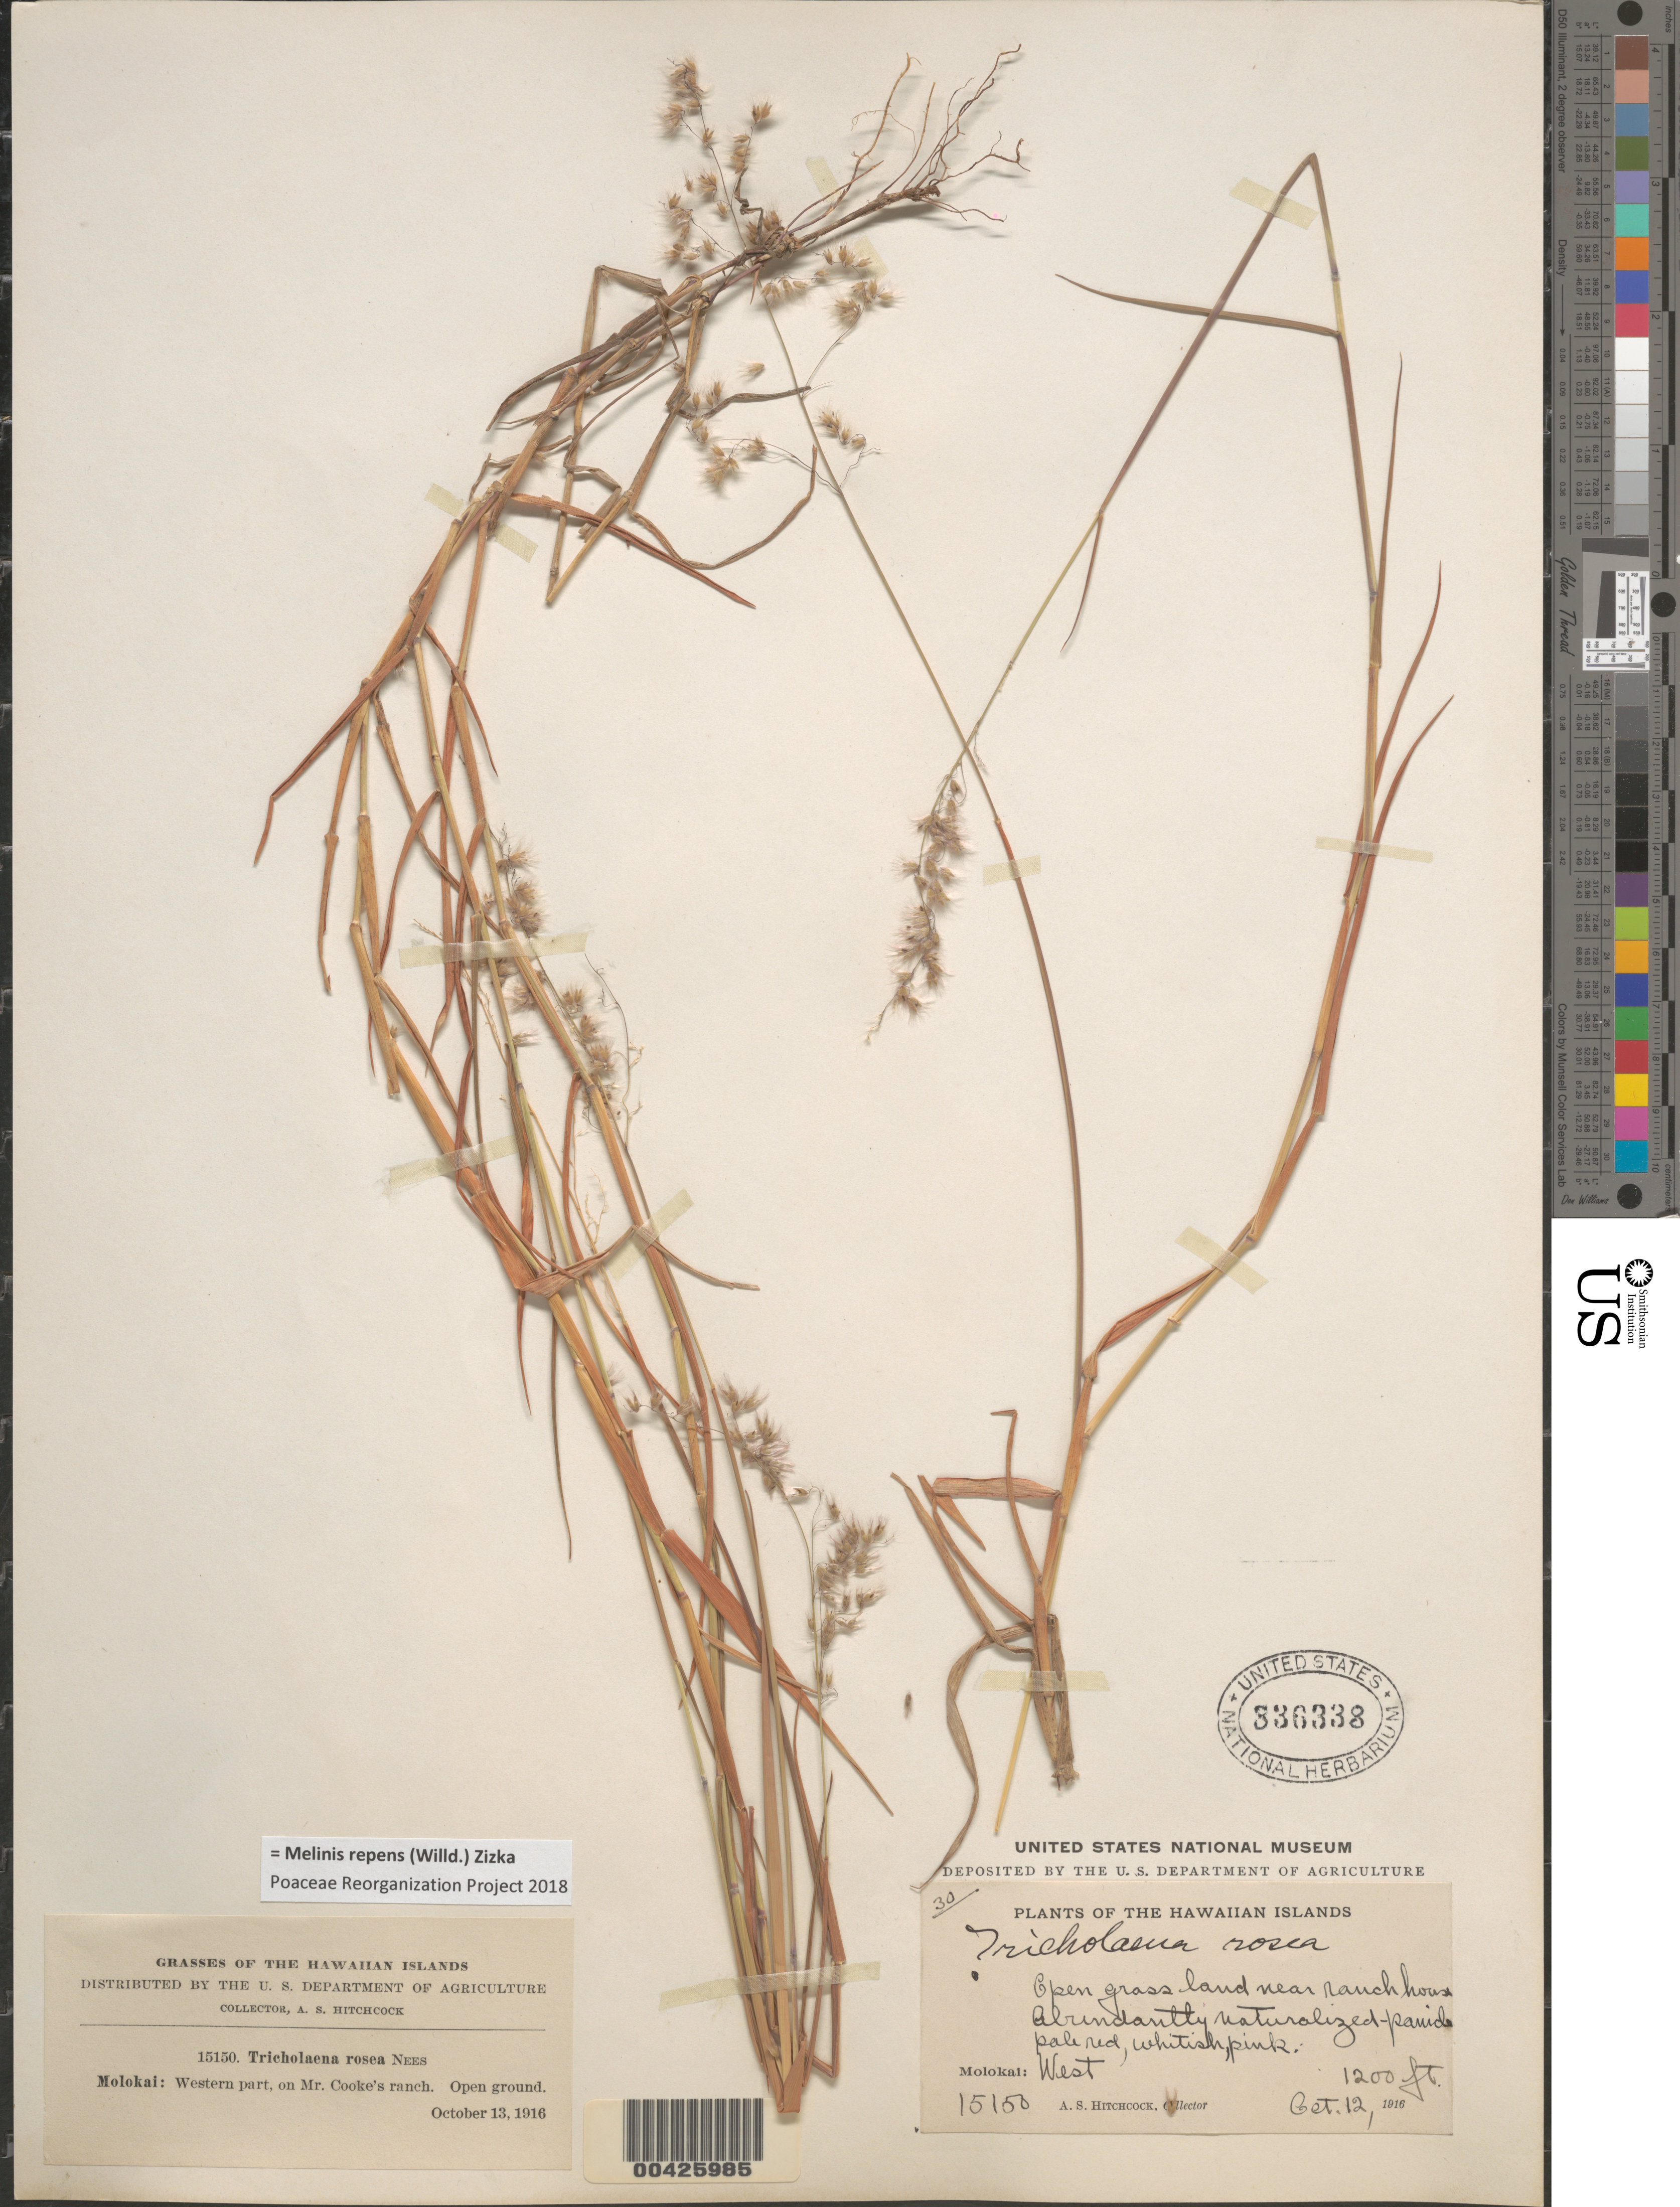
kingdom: Plantae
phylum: Tracheophyta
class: Liliopsida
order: Poales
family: Poaceae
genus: Melinis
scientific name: Melinis repens subsp. repens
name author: (Willd.) Zizka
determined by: Faccenda, K.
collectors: A. S. Hitchcock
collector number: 15150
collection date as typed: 12 Oct 1916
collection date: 1916-10-12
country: United States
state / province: Hawaii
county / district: Maui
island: Moloka'i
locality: West Molokai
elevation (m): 366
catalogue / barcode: US 836338